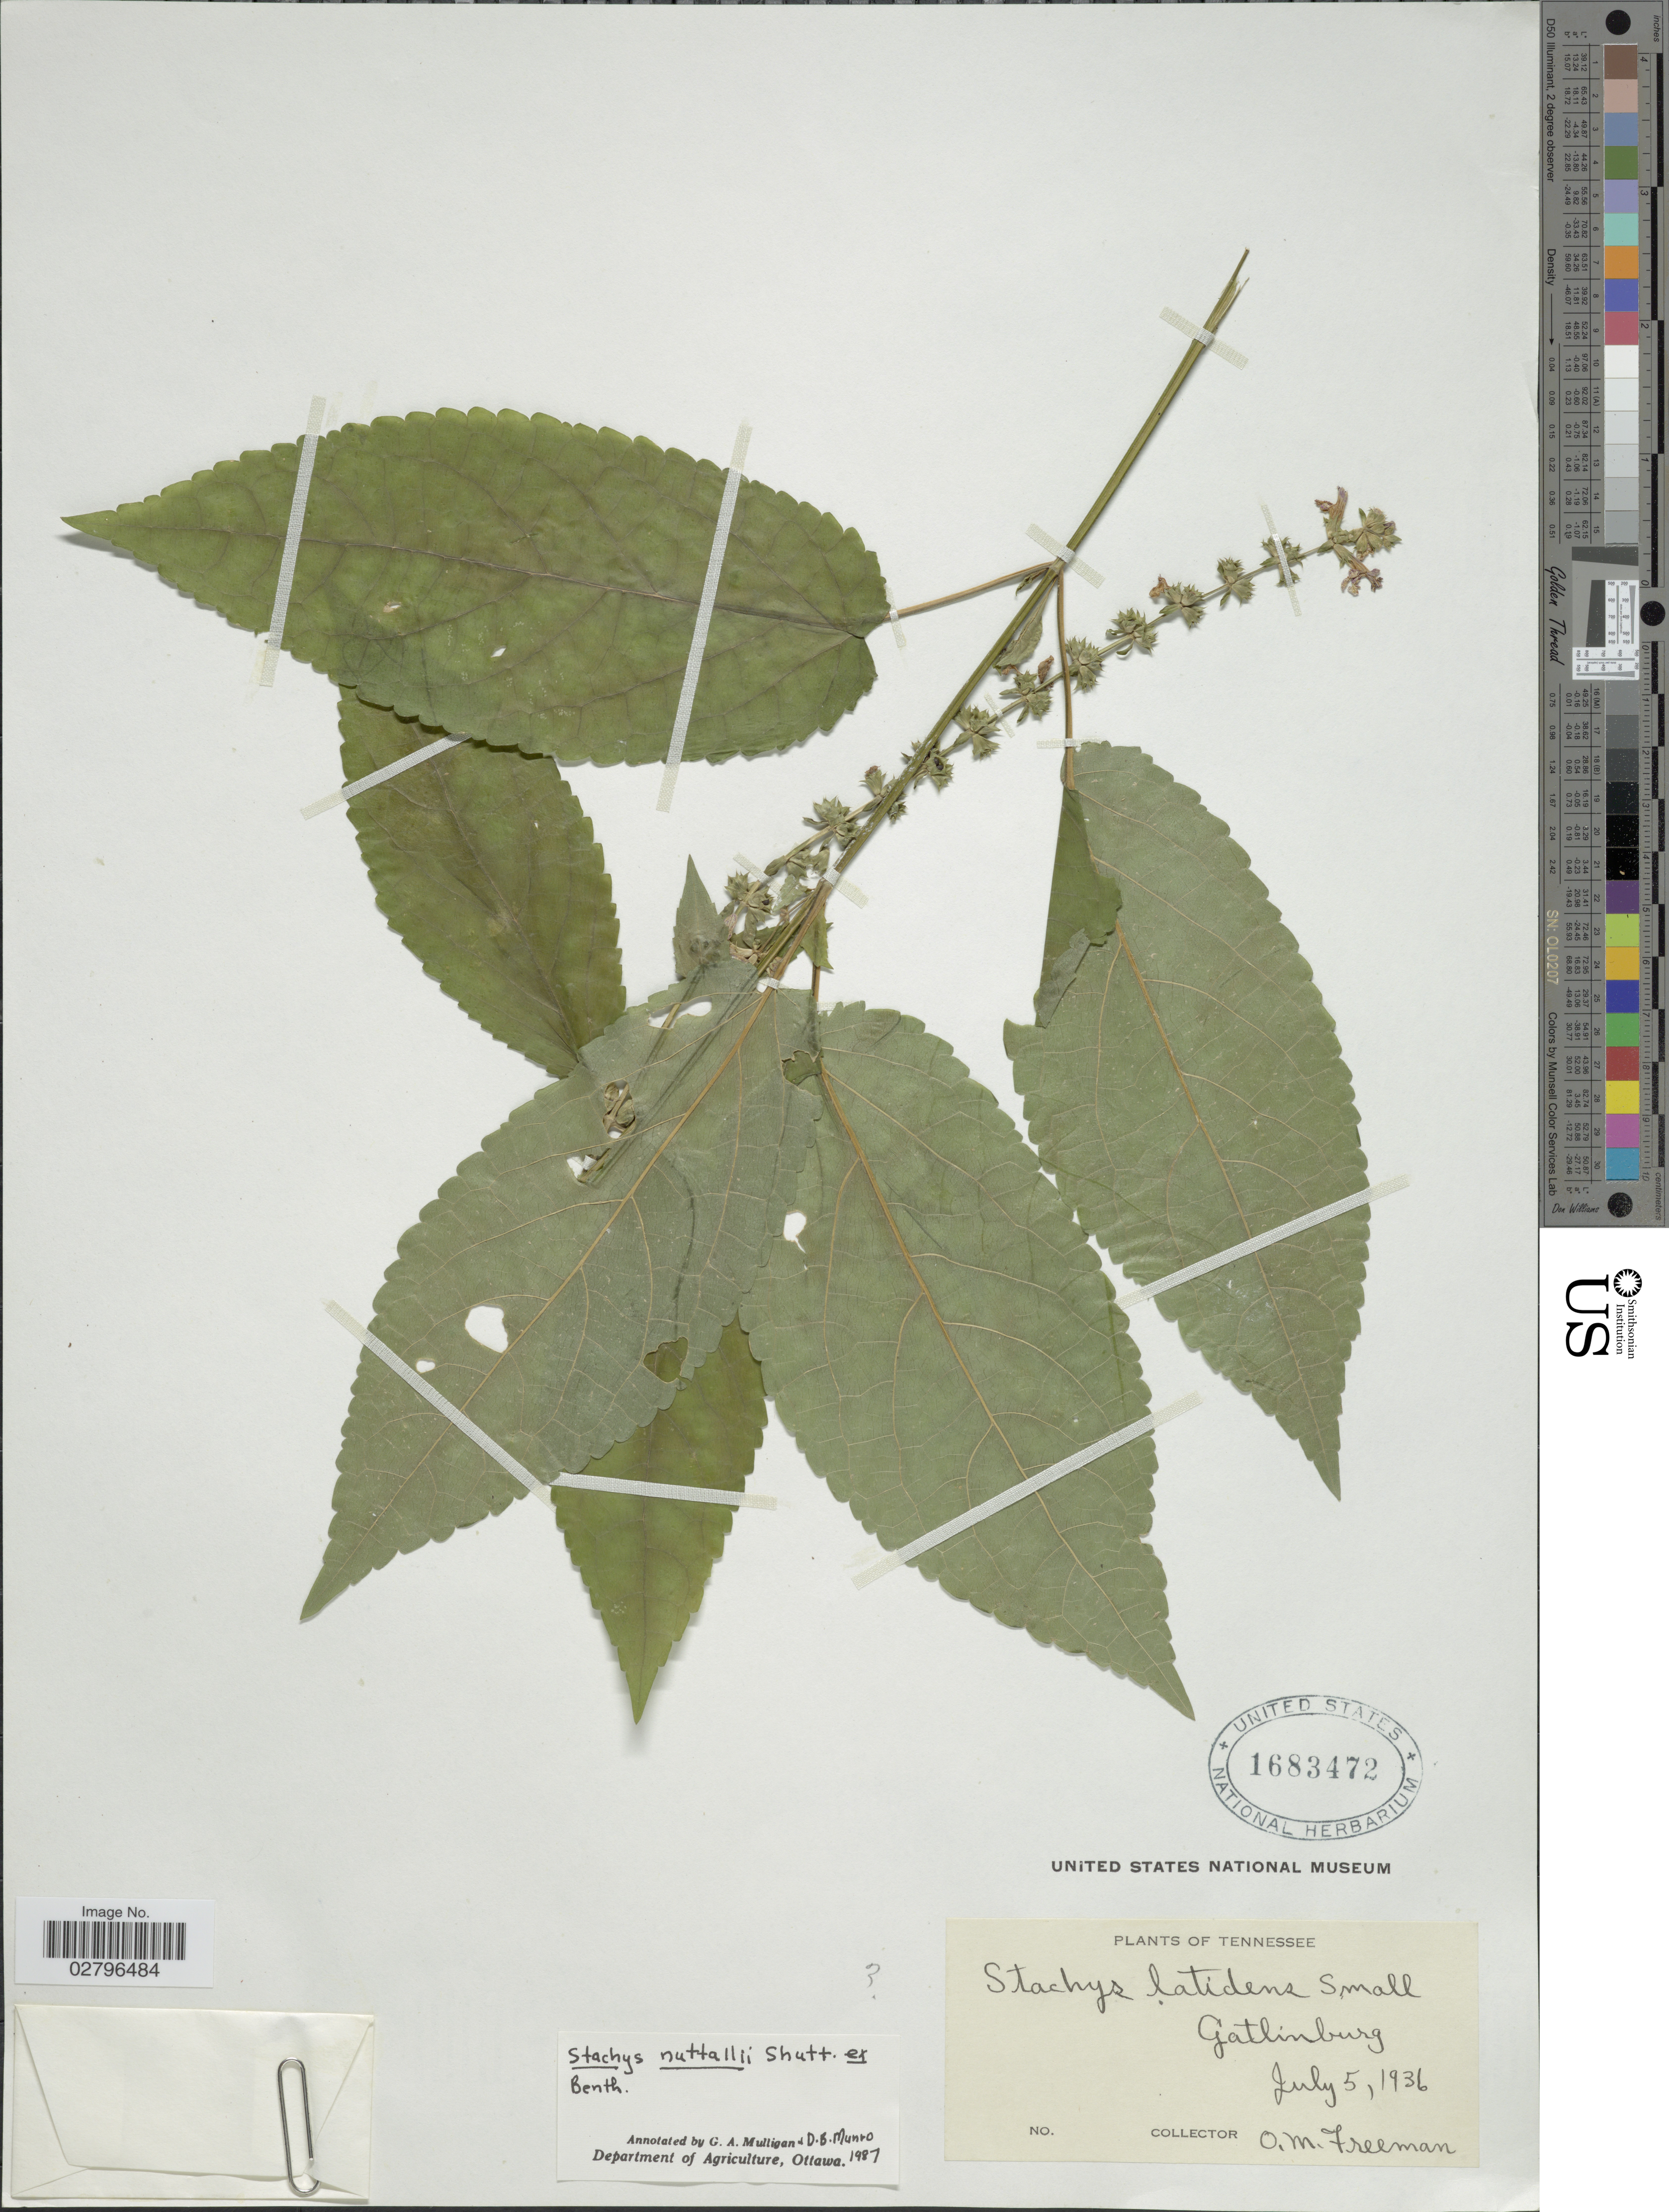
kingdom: Plantae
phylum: Tracheophyta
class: Magnoliopsida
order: Lamiales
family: Lamiaceae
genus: Stachys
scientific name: Stachys nuttallii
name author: Shuttlew. ex Benth.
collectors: O. Freeman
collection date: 1936-07-05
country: United States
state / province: Tennessee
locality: Gatlinburg.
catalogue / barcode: US 1683472